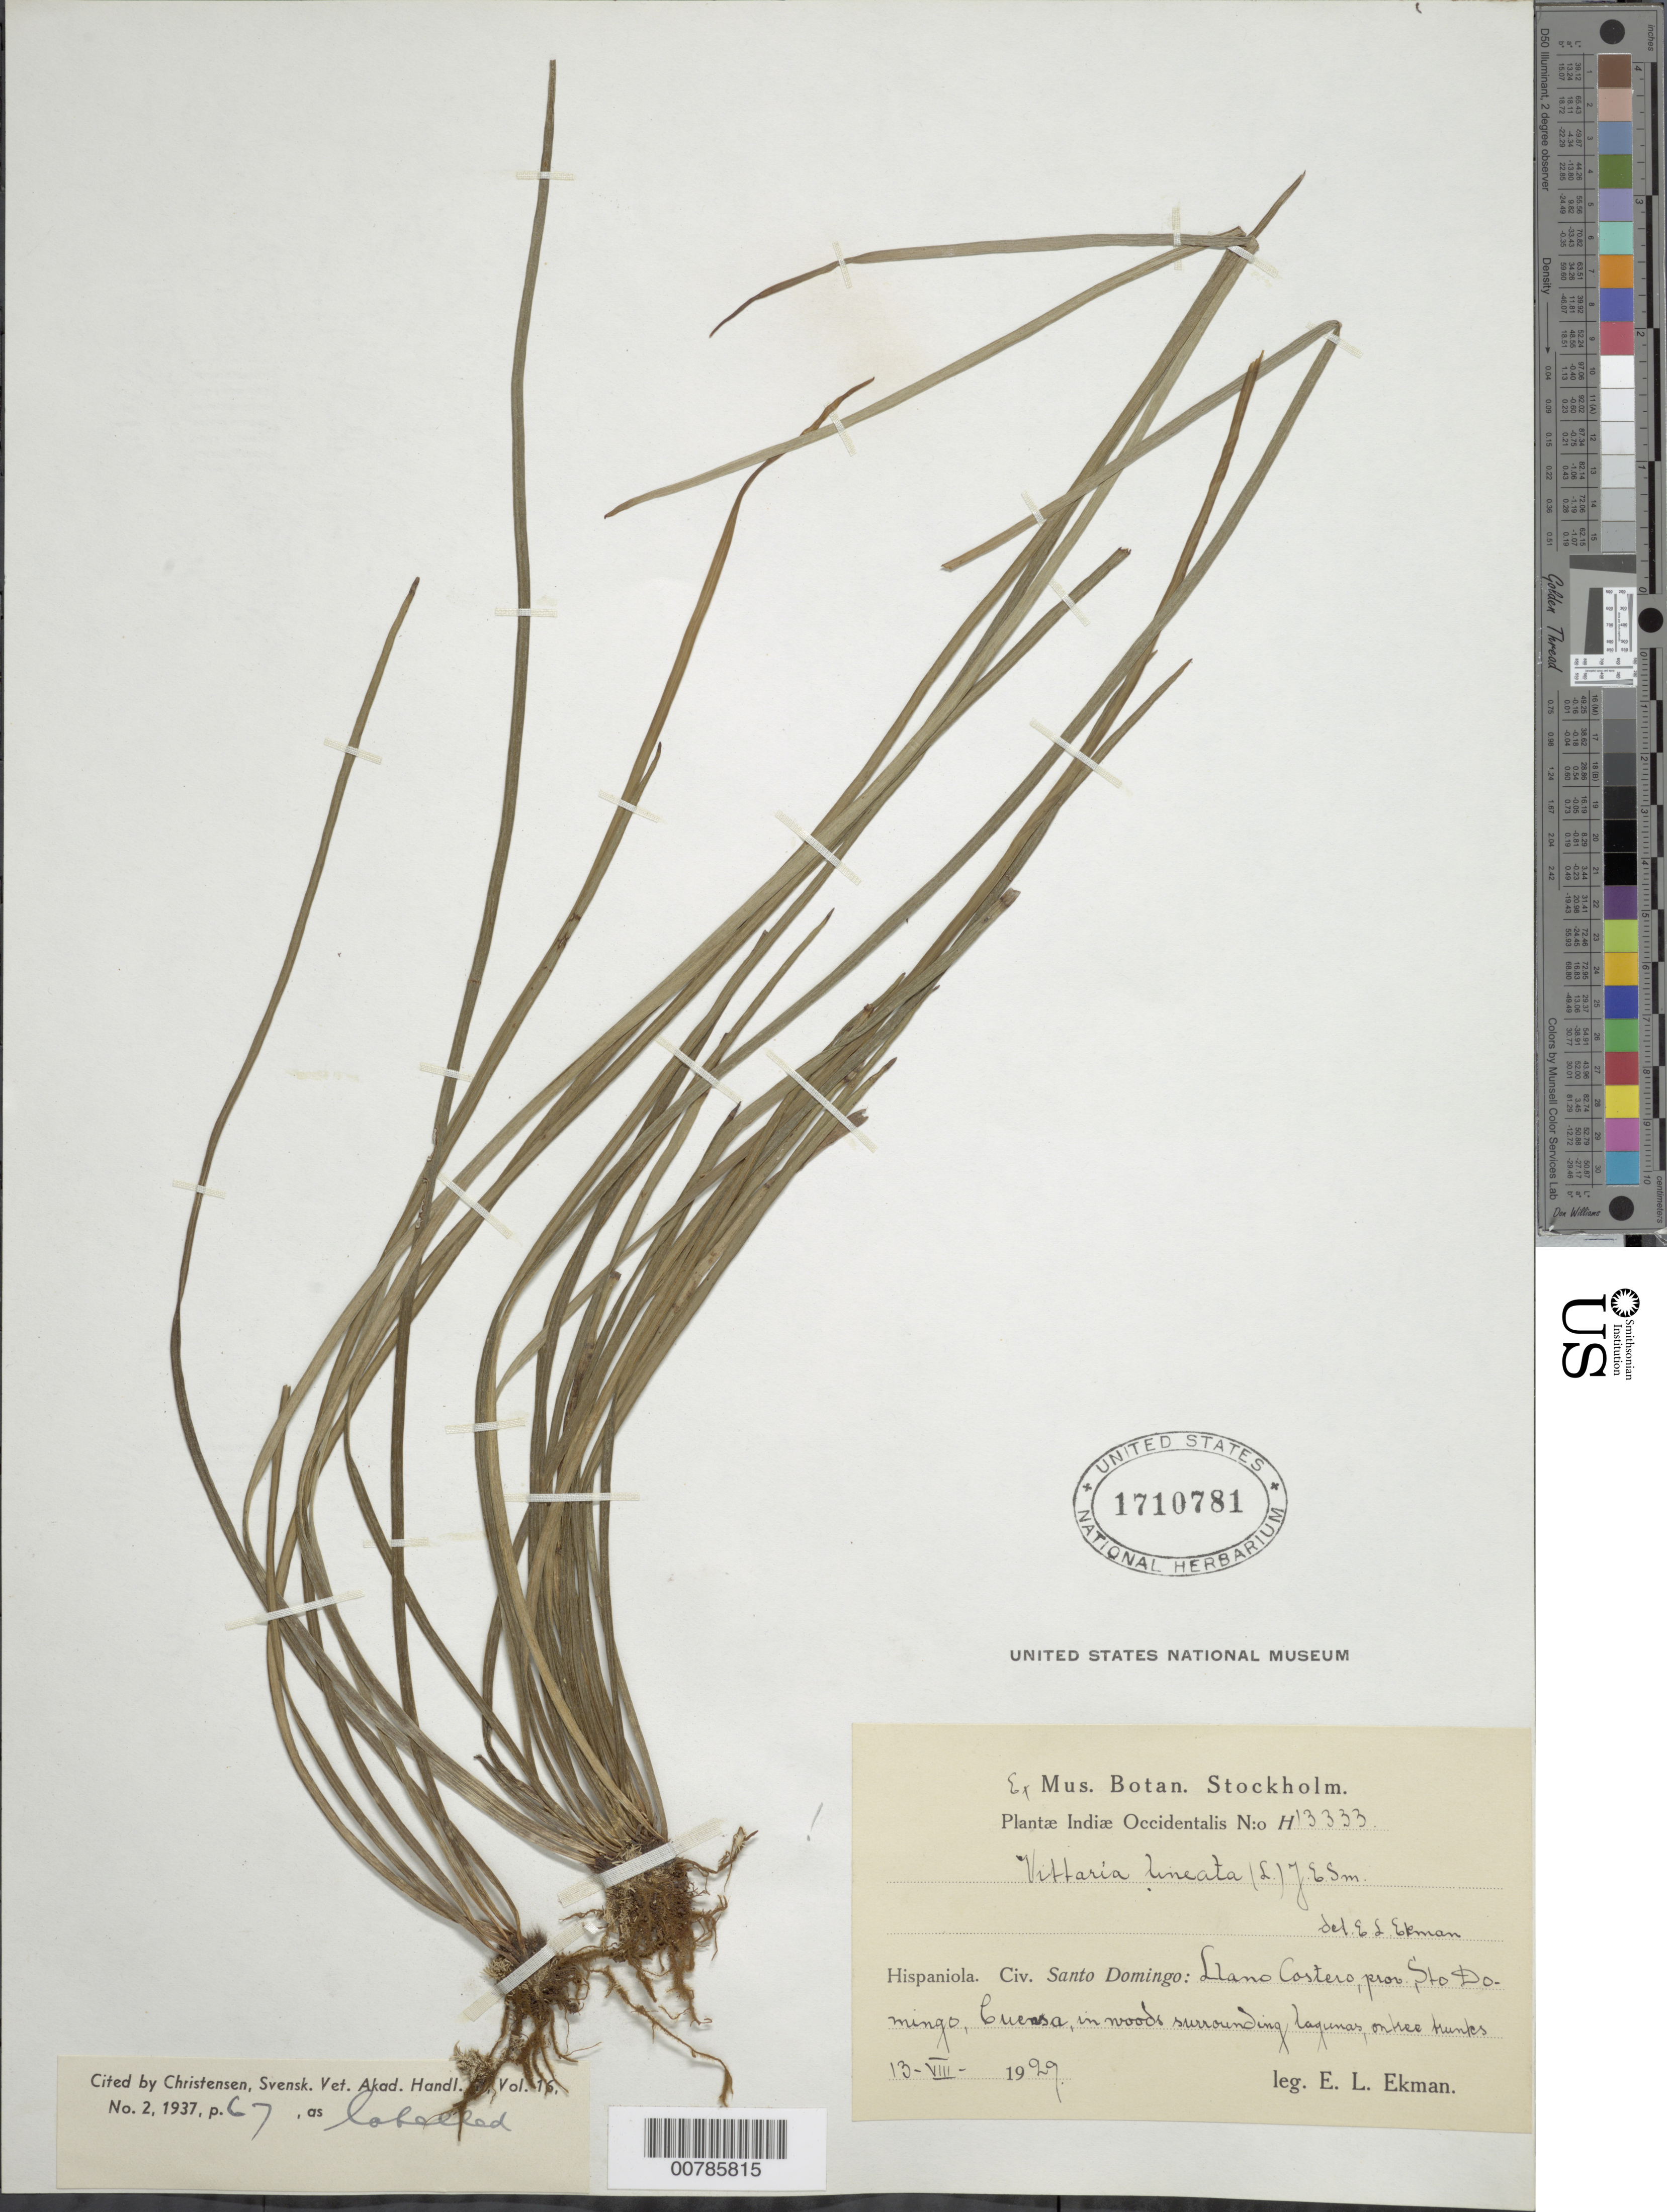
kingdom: Plantae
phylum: Tracheophyta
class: Polypodiopsida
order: Polypodiales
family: Pteridaceae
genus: Vittaria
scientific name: Vittaria lineata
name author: (L.) Sm.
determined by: Christensen, C. F. A.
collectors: E. L. Ekman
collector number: H 13333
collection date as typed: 13 Aug 1929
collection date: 1929-08-13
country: Dominican Republic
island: Hispaniola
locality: Llano Costero, Cuensa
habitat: In woods surrounding lagunas, on tree trunks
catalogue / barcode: US 1710781